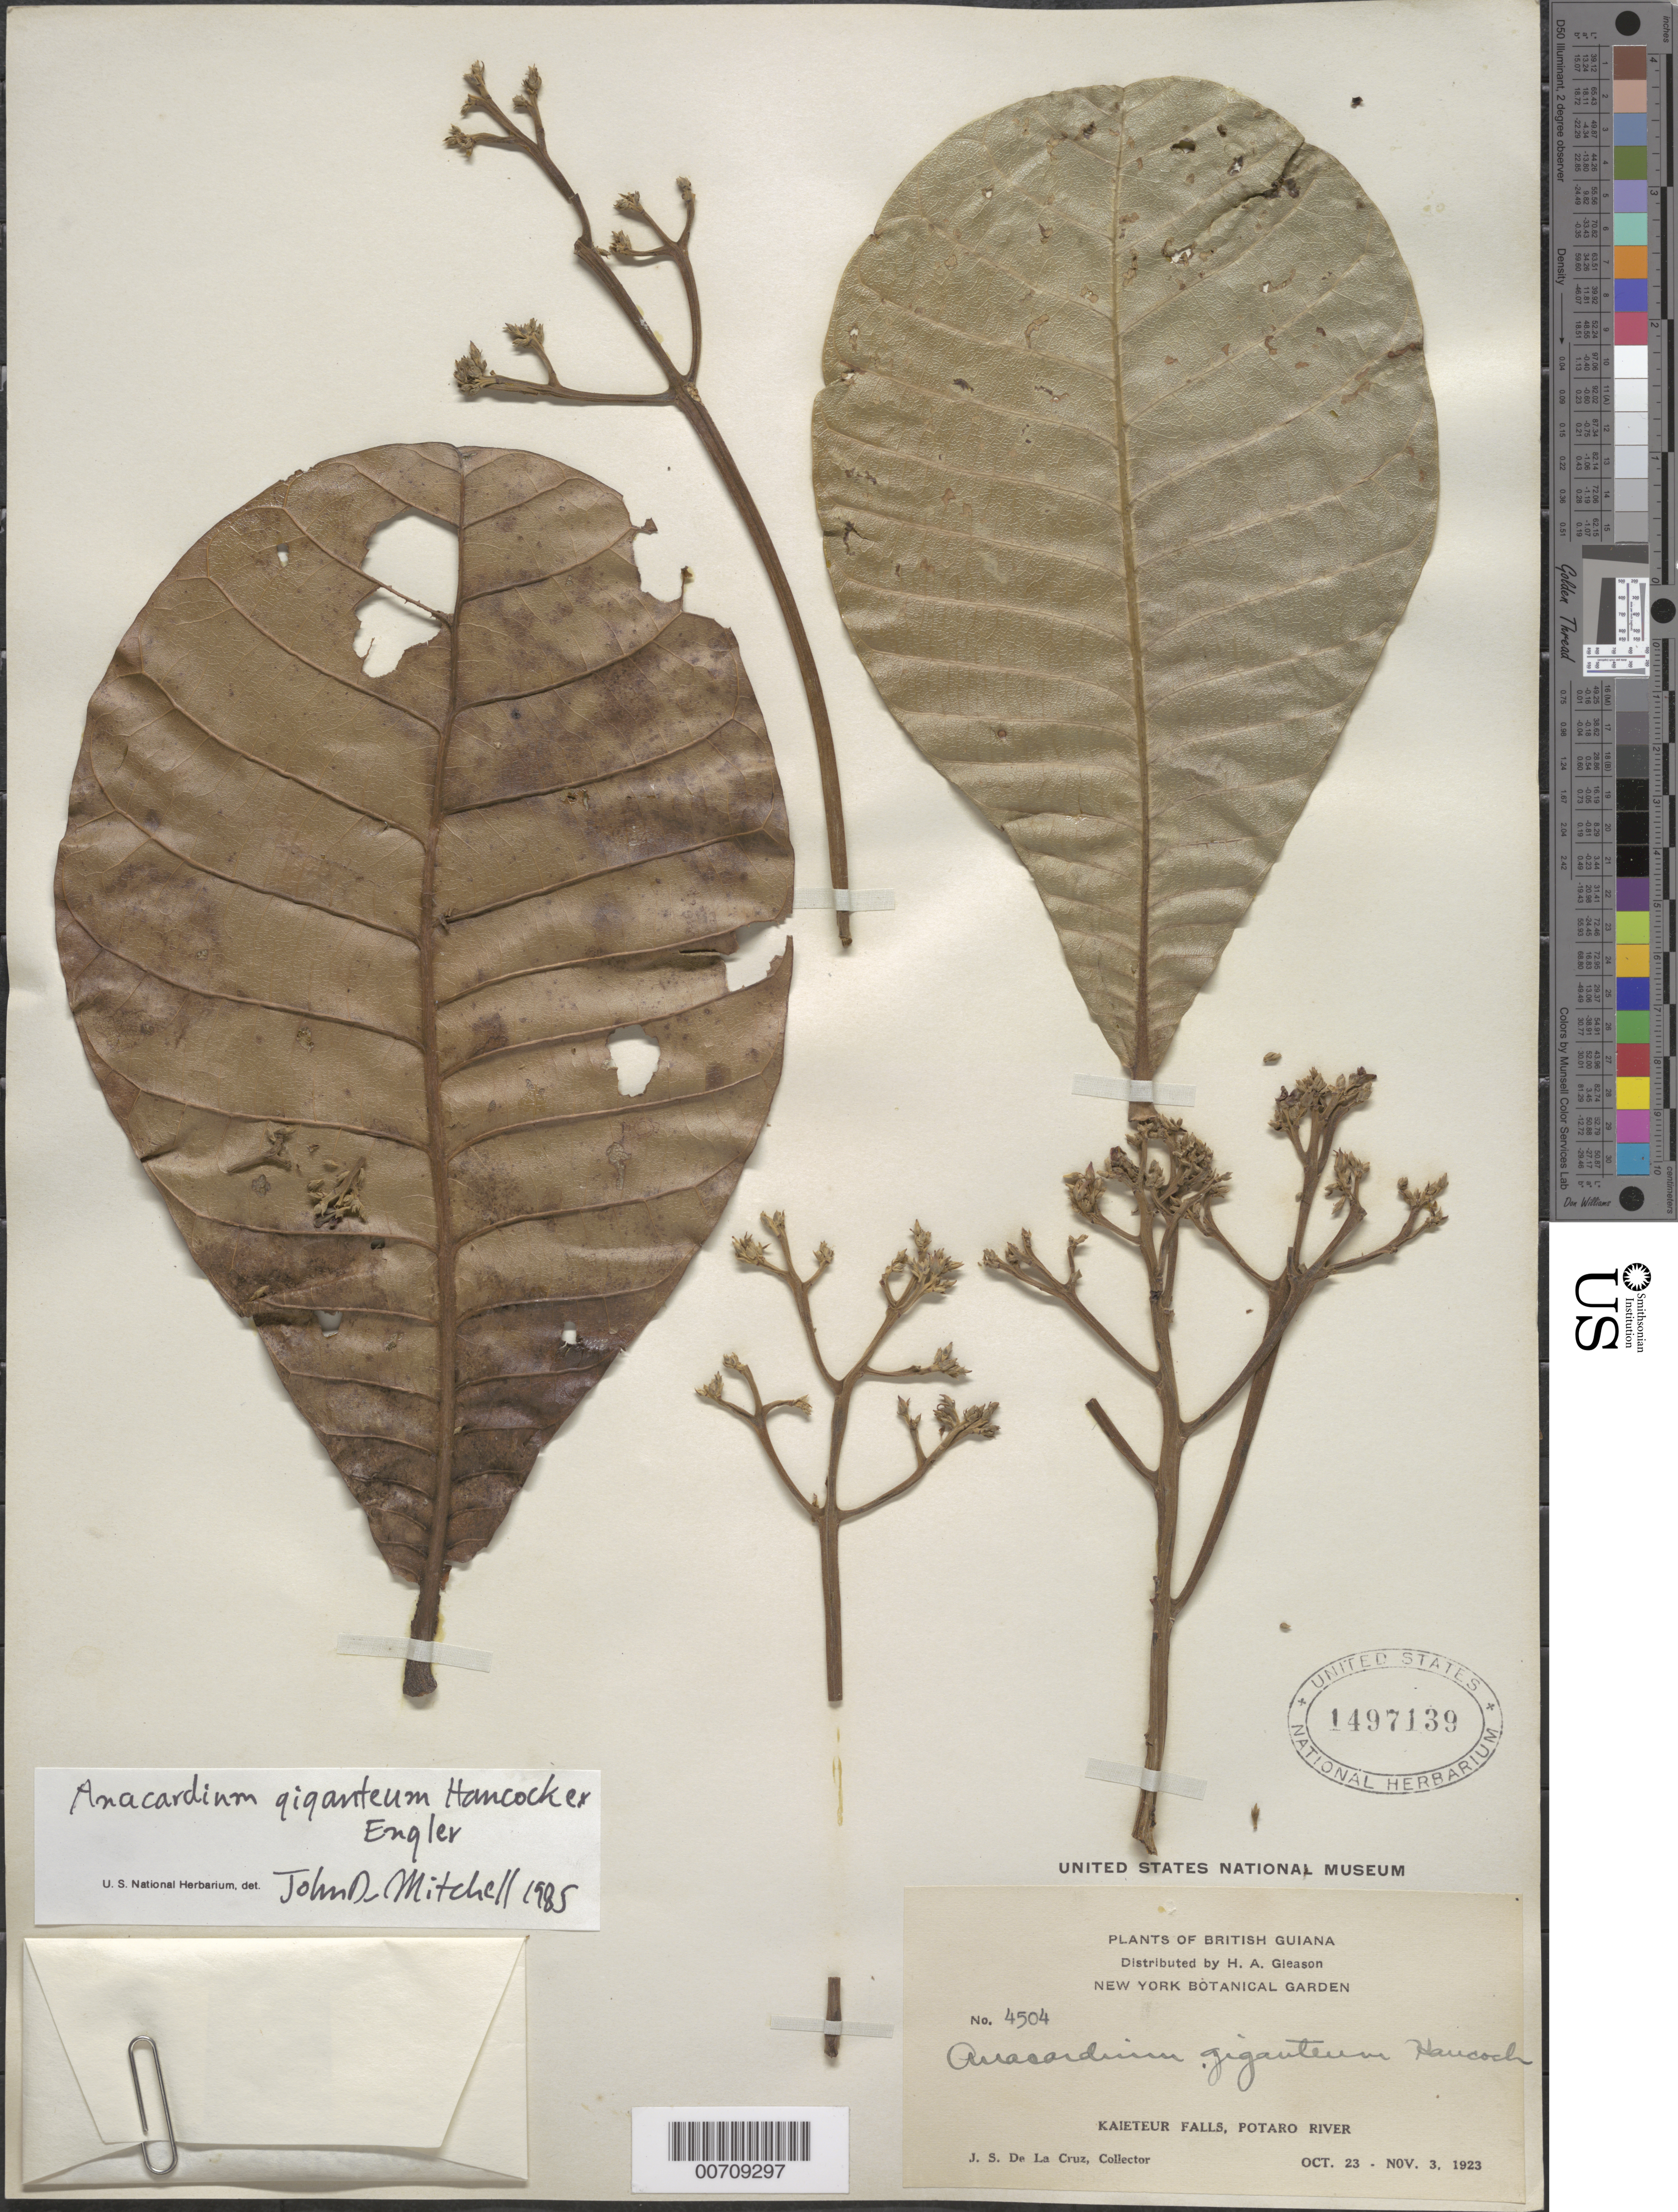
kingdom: Plantae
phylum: Tracheophyta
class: Magnoliopsida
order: Sapindales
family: Anacardiaceae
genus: Anacardium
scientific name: Anacardium giganteum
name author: W. Hancock ex Engl.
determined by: Mitchell, John D.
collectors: J. S. de la Cruz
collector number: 4504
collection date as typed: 23-Oct-23 to 3-Nov-23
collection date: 1923-10-23/1923-11-03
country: Guyana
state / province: Potaro-Siparuni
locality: Kaieteur Falls, Potaro R.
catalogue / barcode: US 1497139